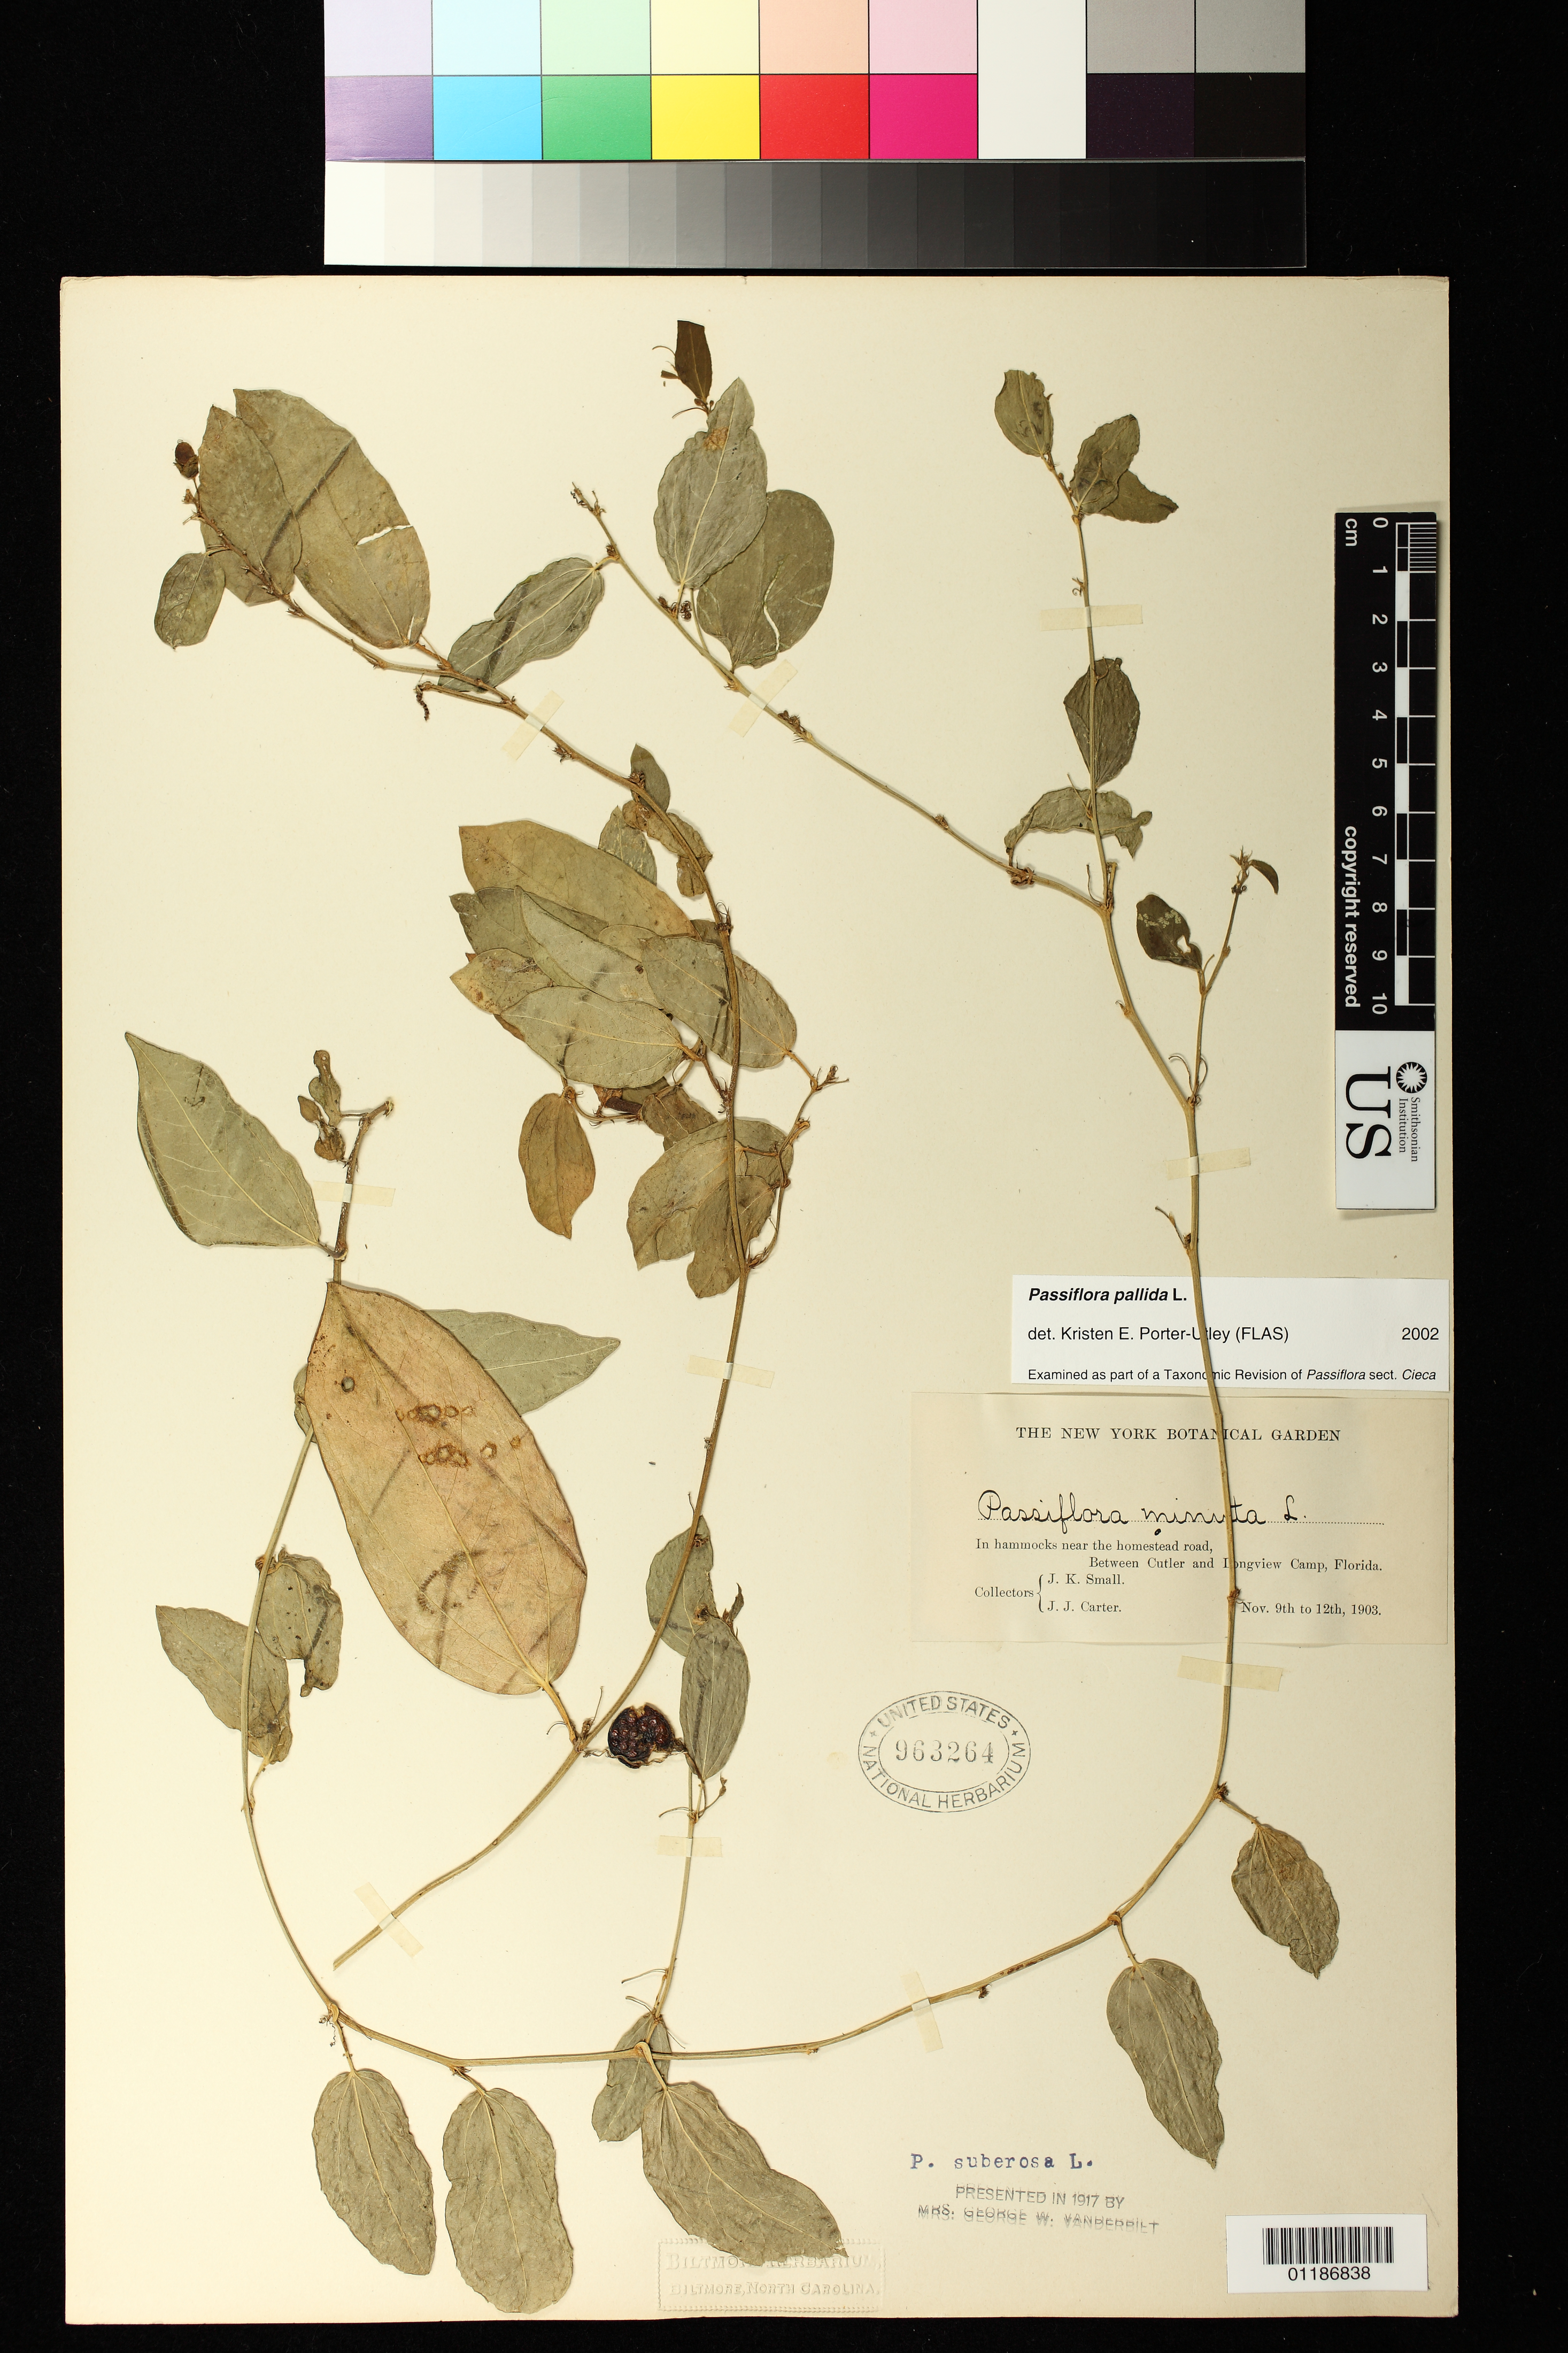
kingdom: Plantae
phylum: Tracheophyta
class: Magnoliopsida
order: Malpighiales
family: Passifloraceae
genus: Passiflora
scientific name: Passiflora pallida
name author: L.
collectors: J. K. Small & J. J. Carter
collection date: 1903-11-09/1903-11-12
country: United States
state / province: Florida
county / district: Dade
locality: In hammocks near the homestead road, between Cutler and Longview Camp.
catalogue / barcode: US 963264